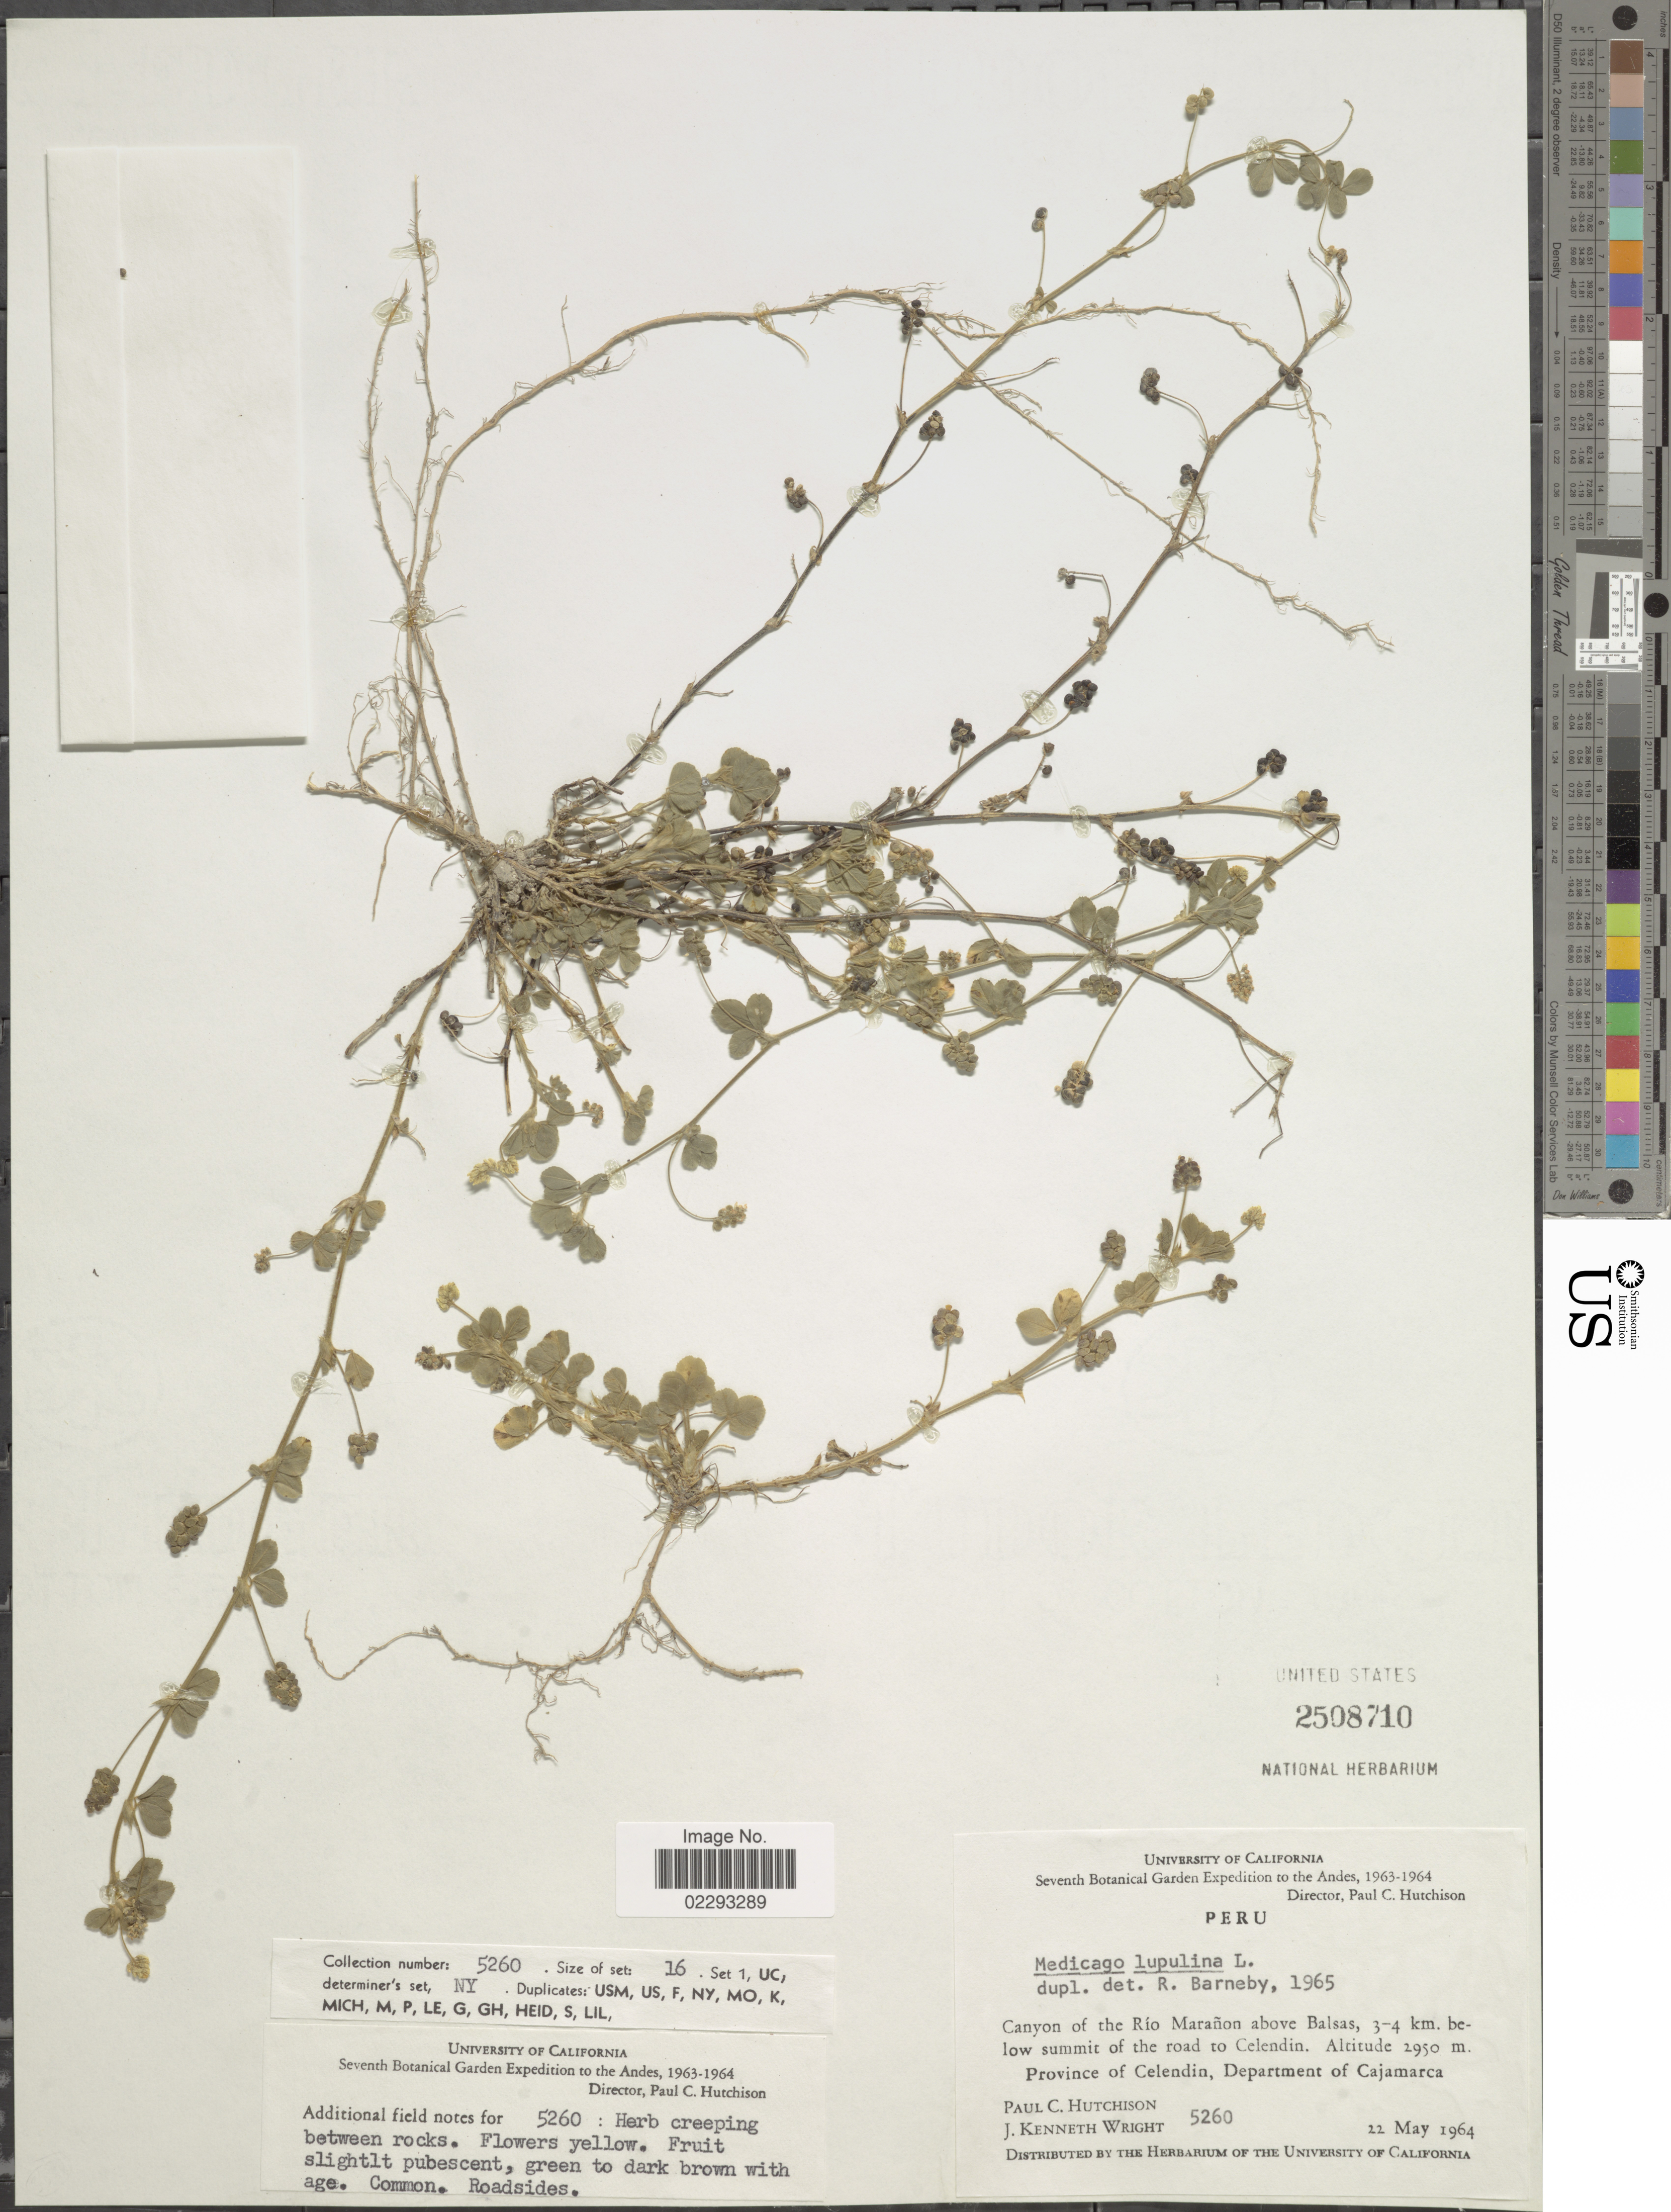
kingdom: Plantae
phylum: Tracheophyta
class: Magnoliopsida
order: Fabales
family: Fabaceae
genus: Medicago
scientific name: Medicago lupulina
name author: L.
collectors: P. C. Hutchison & J. K. Wright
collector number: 5260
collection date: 1964-05-22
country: Peru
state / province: Cajamarca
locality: Canyon of the Río Marañon above Balsas, 3-4 km. below summit of the road to Celendin, province of Celedin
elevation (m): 2950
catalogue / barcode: US 2508710